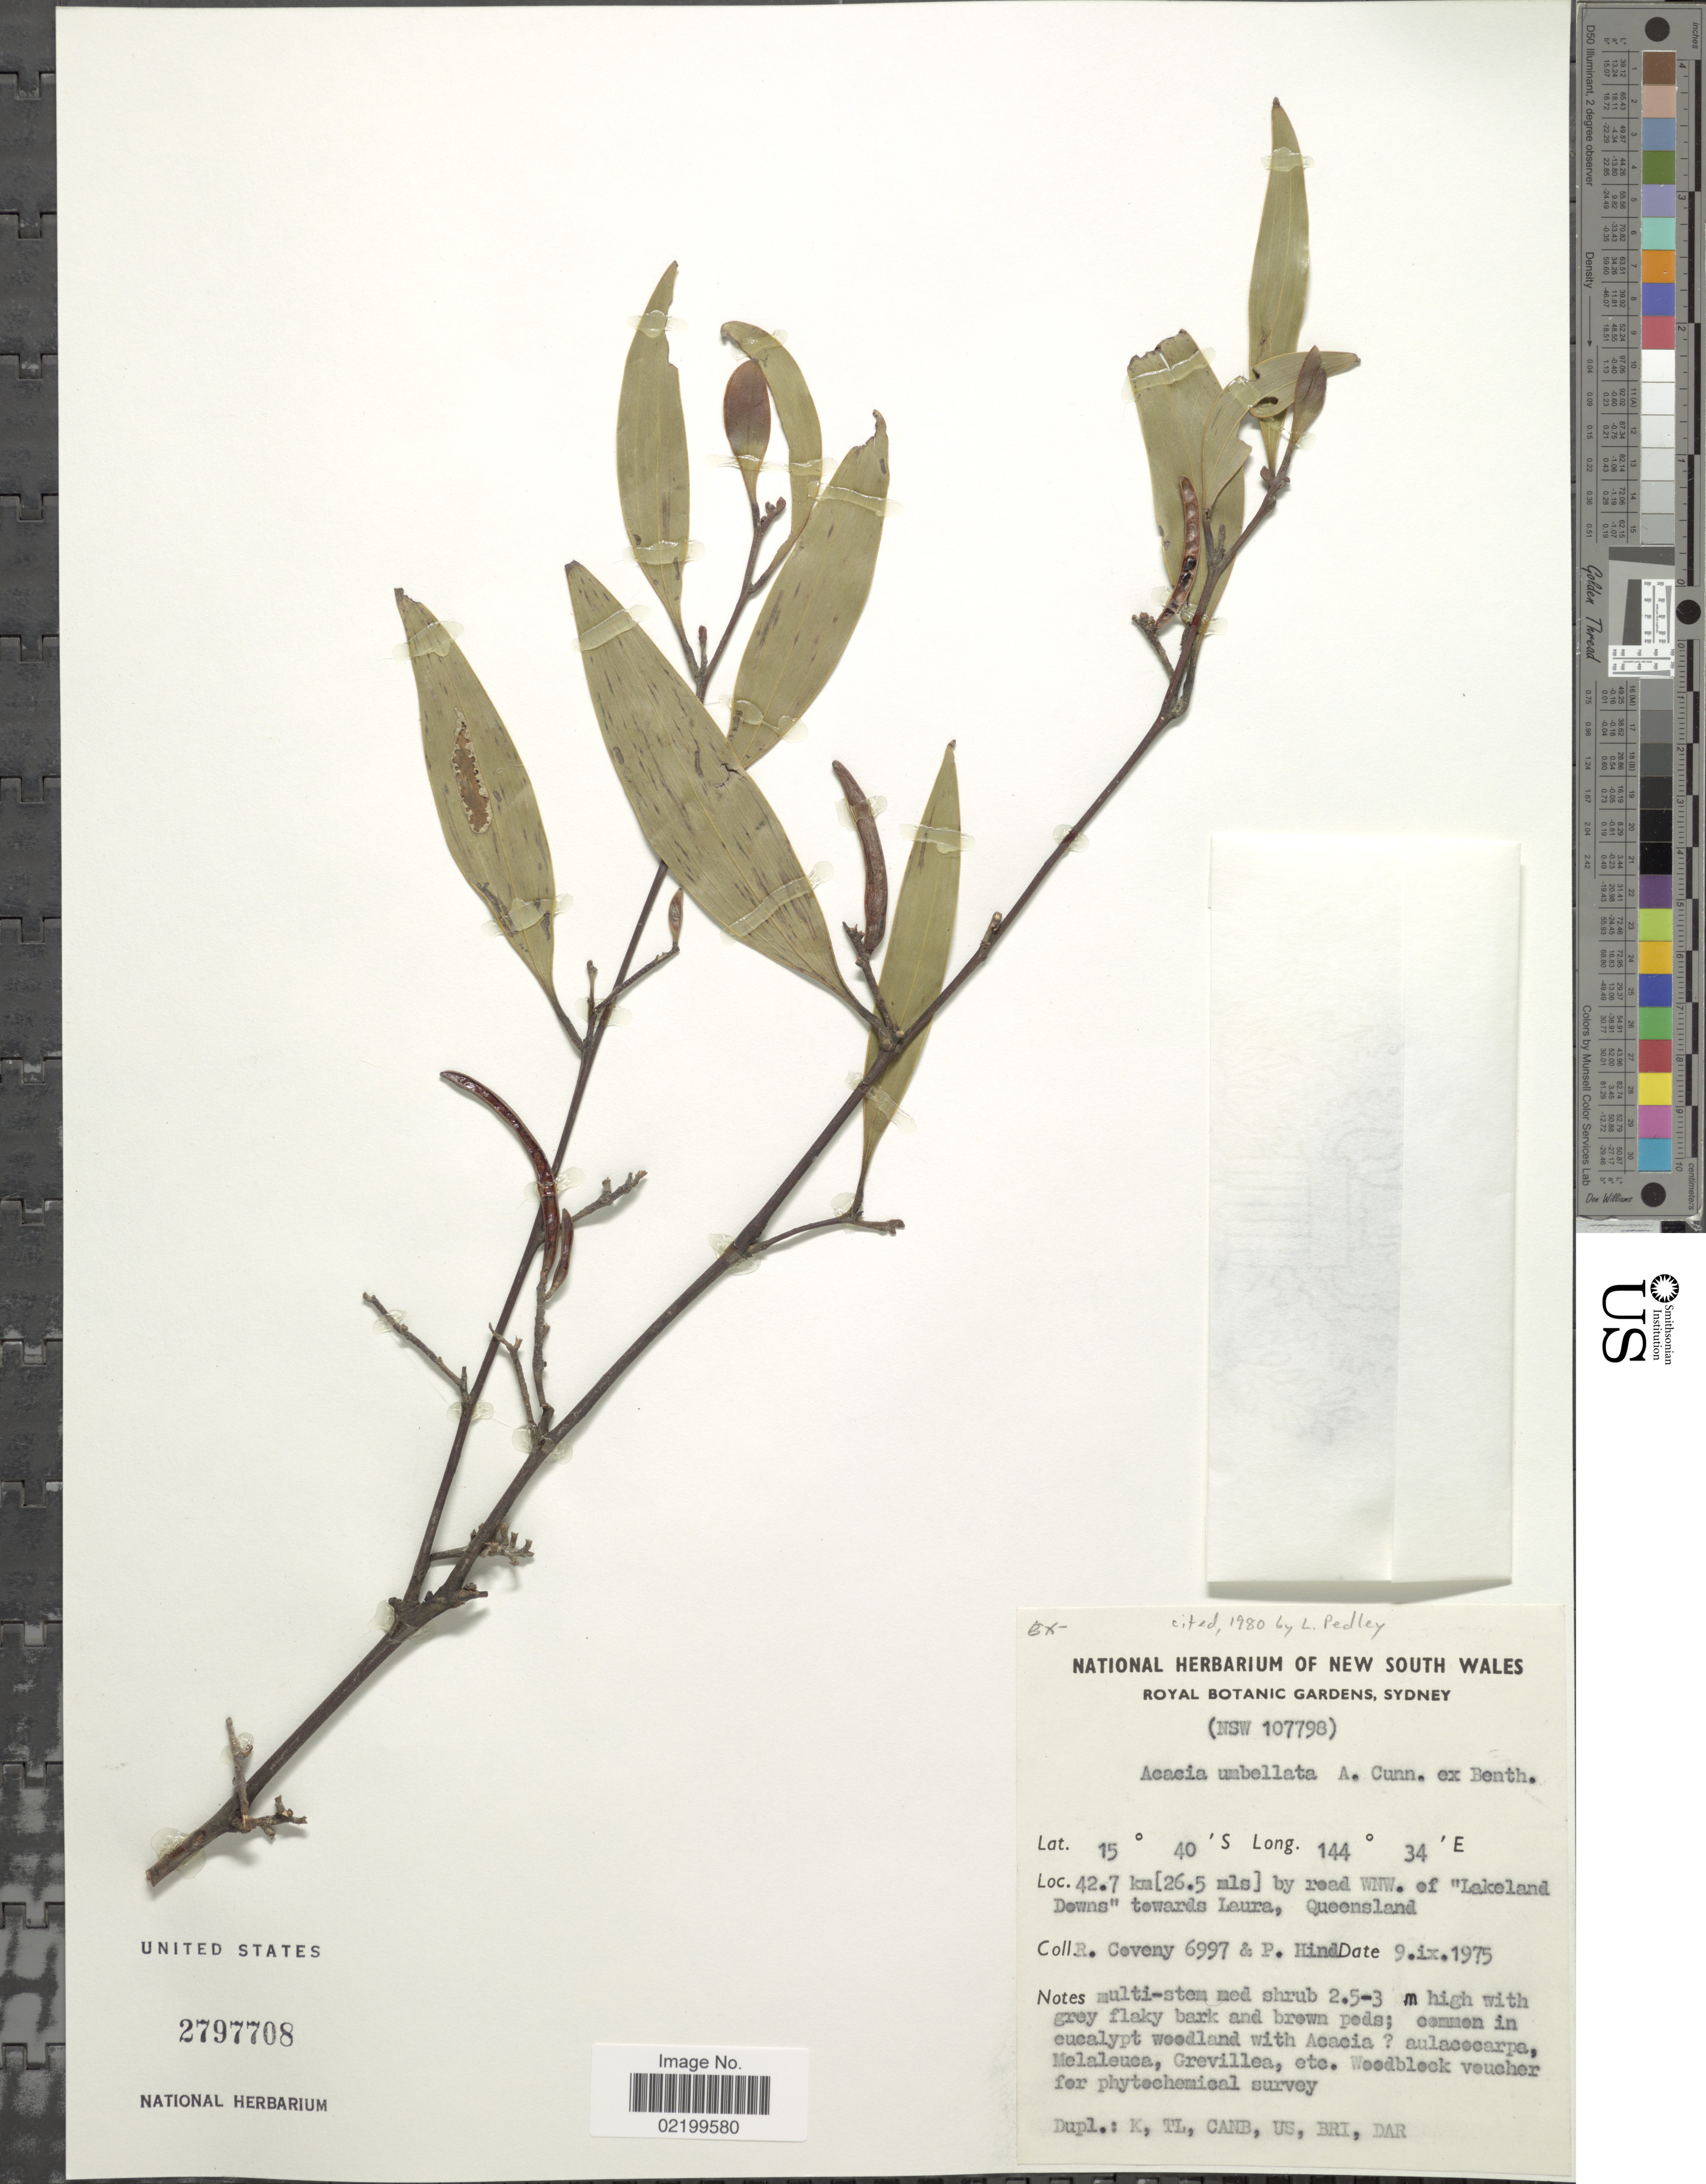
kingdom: Plantae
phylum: Tracheophyta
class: Magnoliopsida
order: Fabales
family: Fabaceae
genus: Acacia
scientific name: Acacia umbellata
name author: Benth.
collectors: R. Coveny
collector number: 6997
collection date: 1975-09-09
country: Australia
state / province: Queensland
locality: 42.7 km (26.5 mls) by road WNW. of "Lakeland Downs" towards Laura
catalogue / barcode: US 2797708